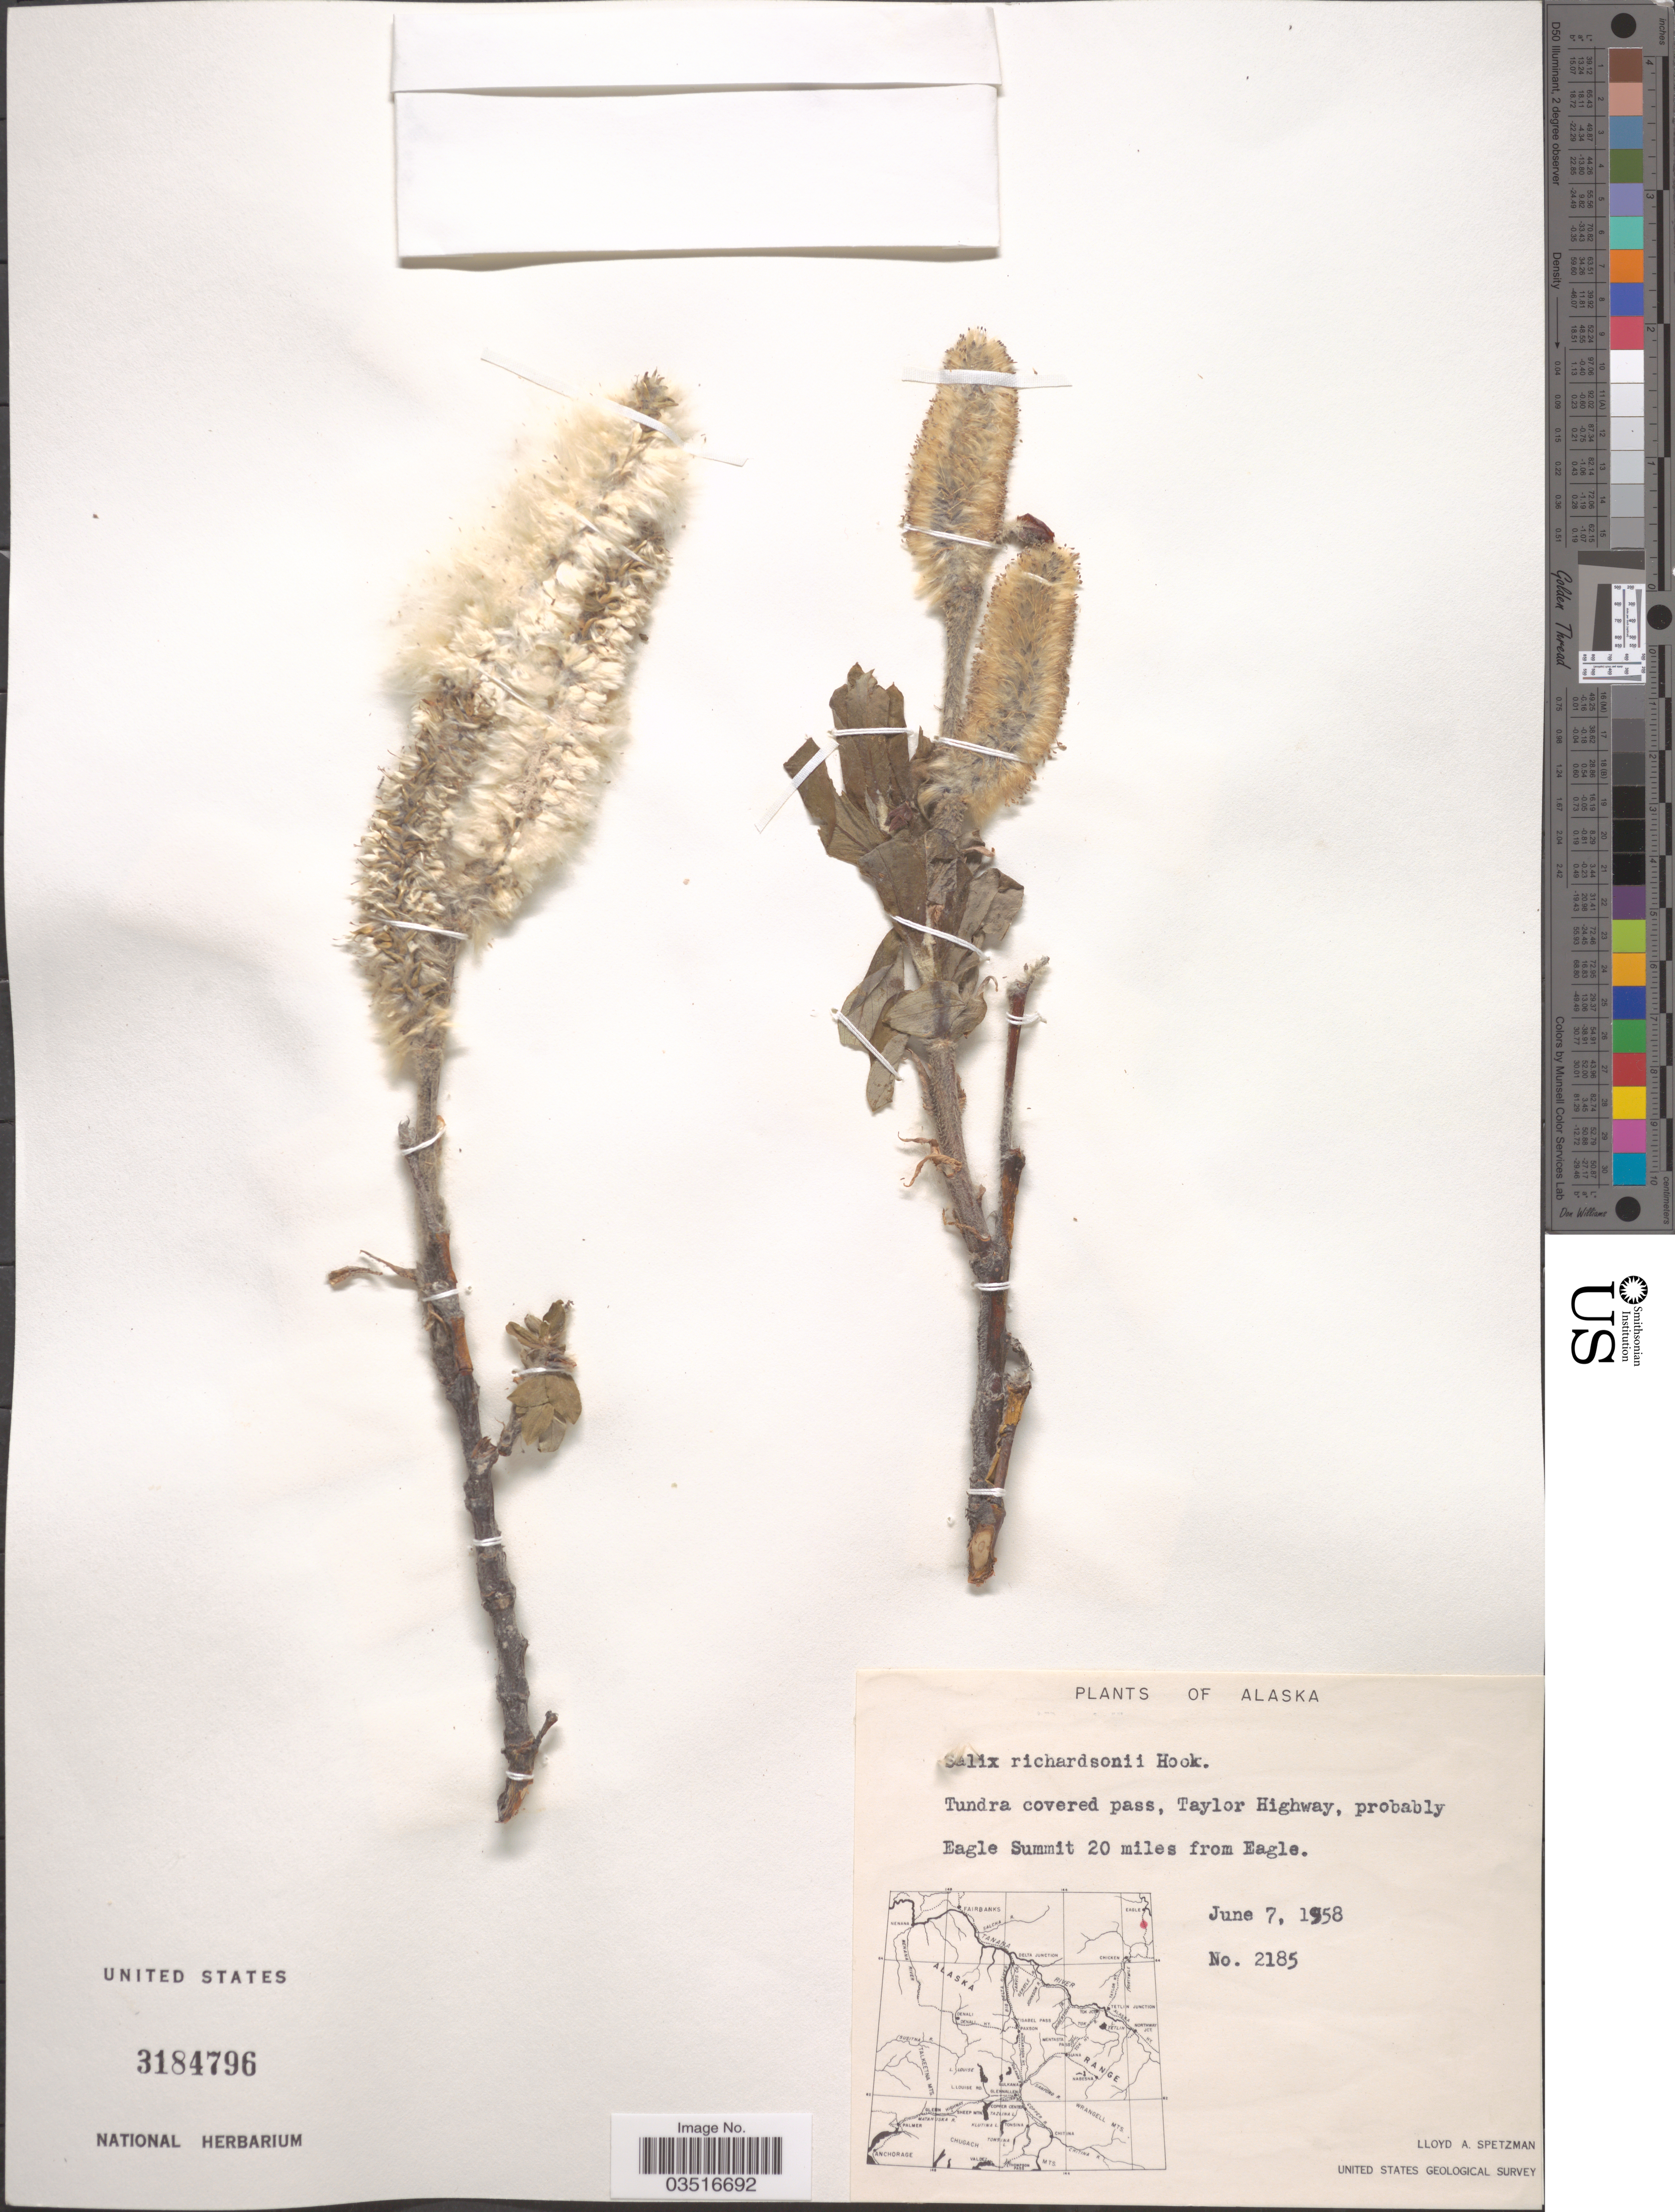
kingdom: Plantae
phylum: Tracheophyta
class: Magnoliopsida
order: Malpighiales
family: Salicaceae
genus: Salix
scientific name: Salix richardsonii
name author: Hook.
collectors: L. Spetzman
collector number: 2185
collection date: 1958-06-07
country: United States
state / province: Alaska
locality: Tundra covered pass, Taylor Highway, probably Eagle Summit 20 miles from Eagle.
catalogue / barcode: US 3184796